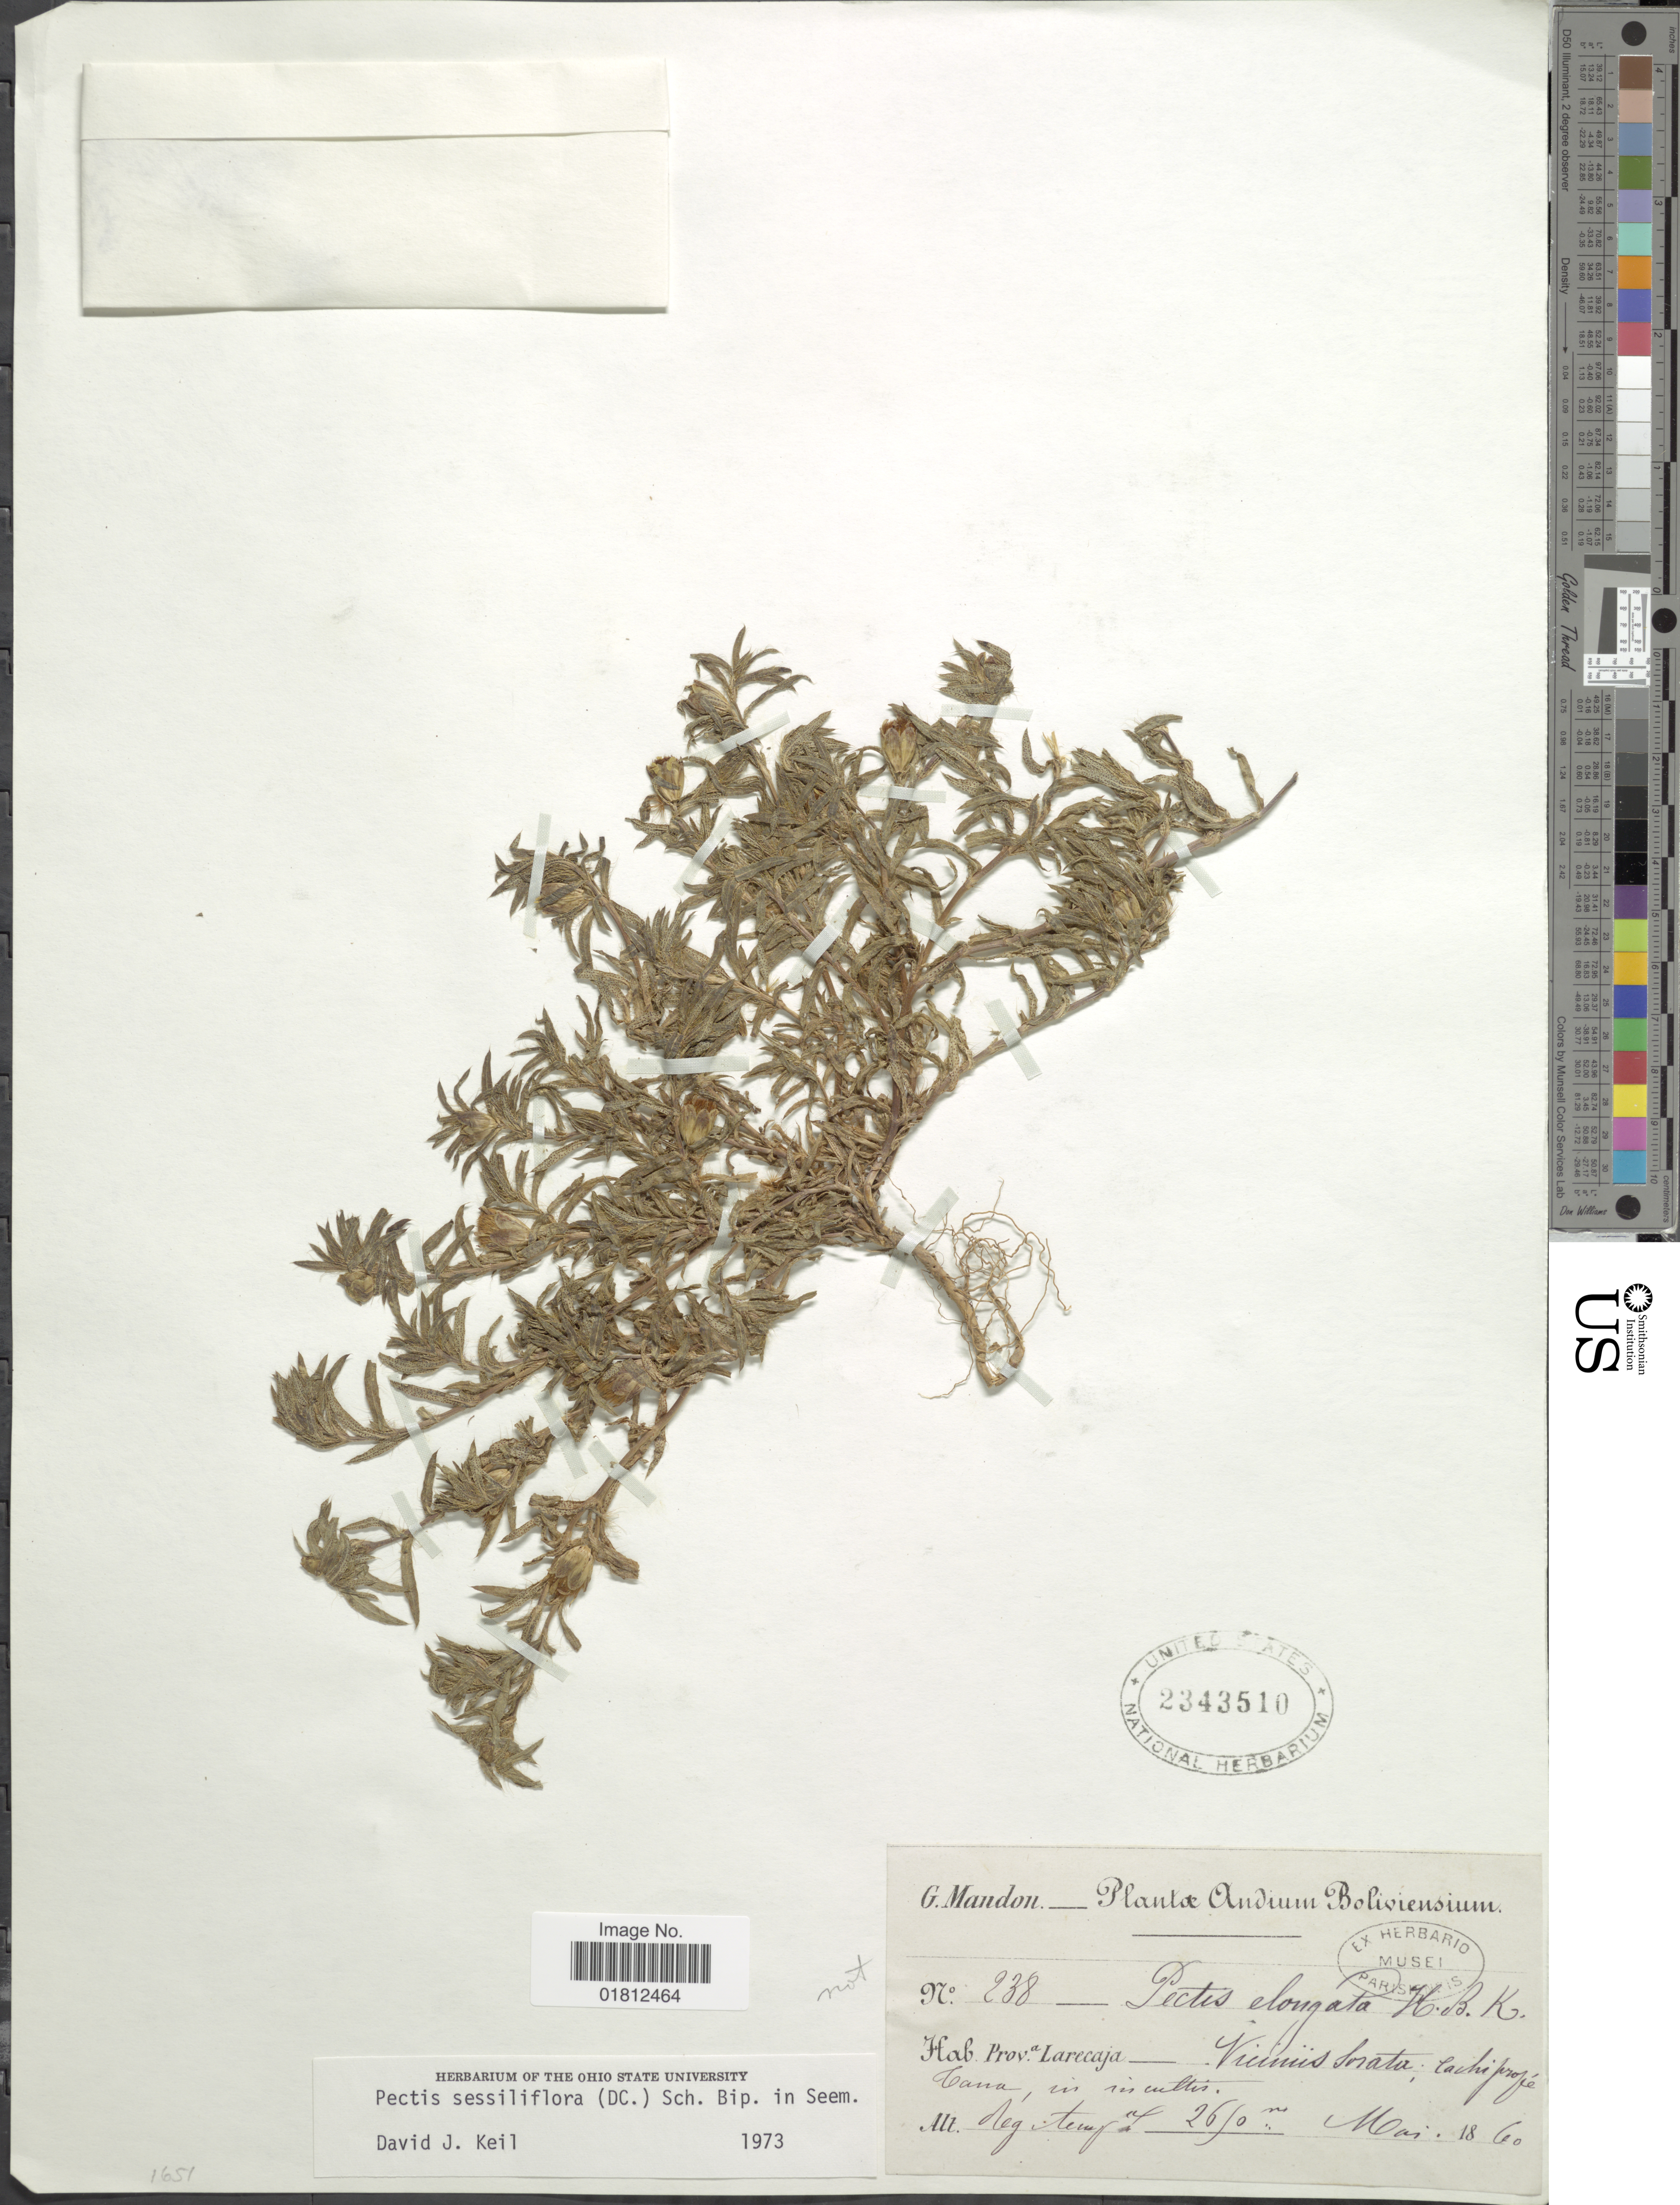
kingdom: Plantae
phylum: Tracheophyta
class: Magnoliopsida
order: Asterales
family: Asteraceae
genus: Pectis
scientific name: Pectis sessiliflora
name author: (Less.) Sch. Bip.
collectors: G. Mandon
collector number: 238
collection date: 1860-05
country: Bolivia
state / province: La Páz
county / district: Larecaja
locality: Prov. a. Larecaja. Viciniis Sorata; Cachi propé Tani, in incultis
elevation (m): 2680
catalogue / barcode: US 2343510